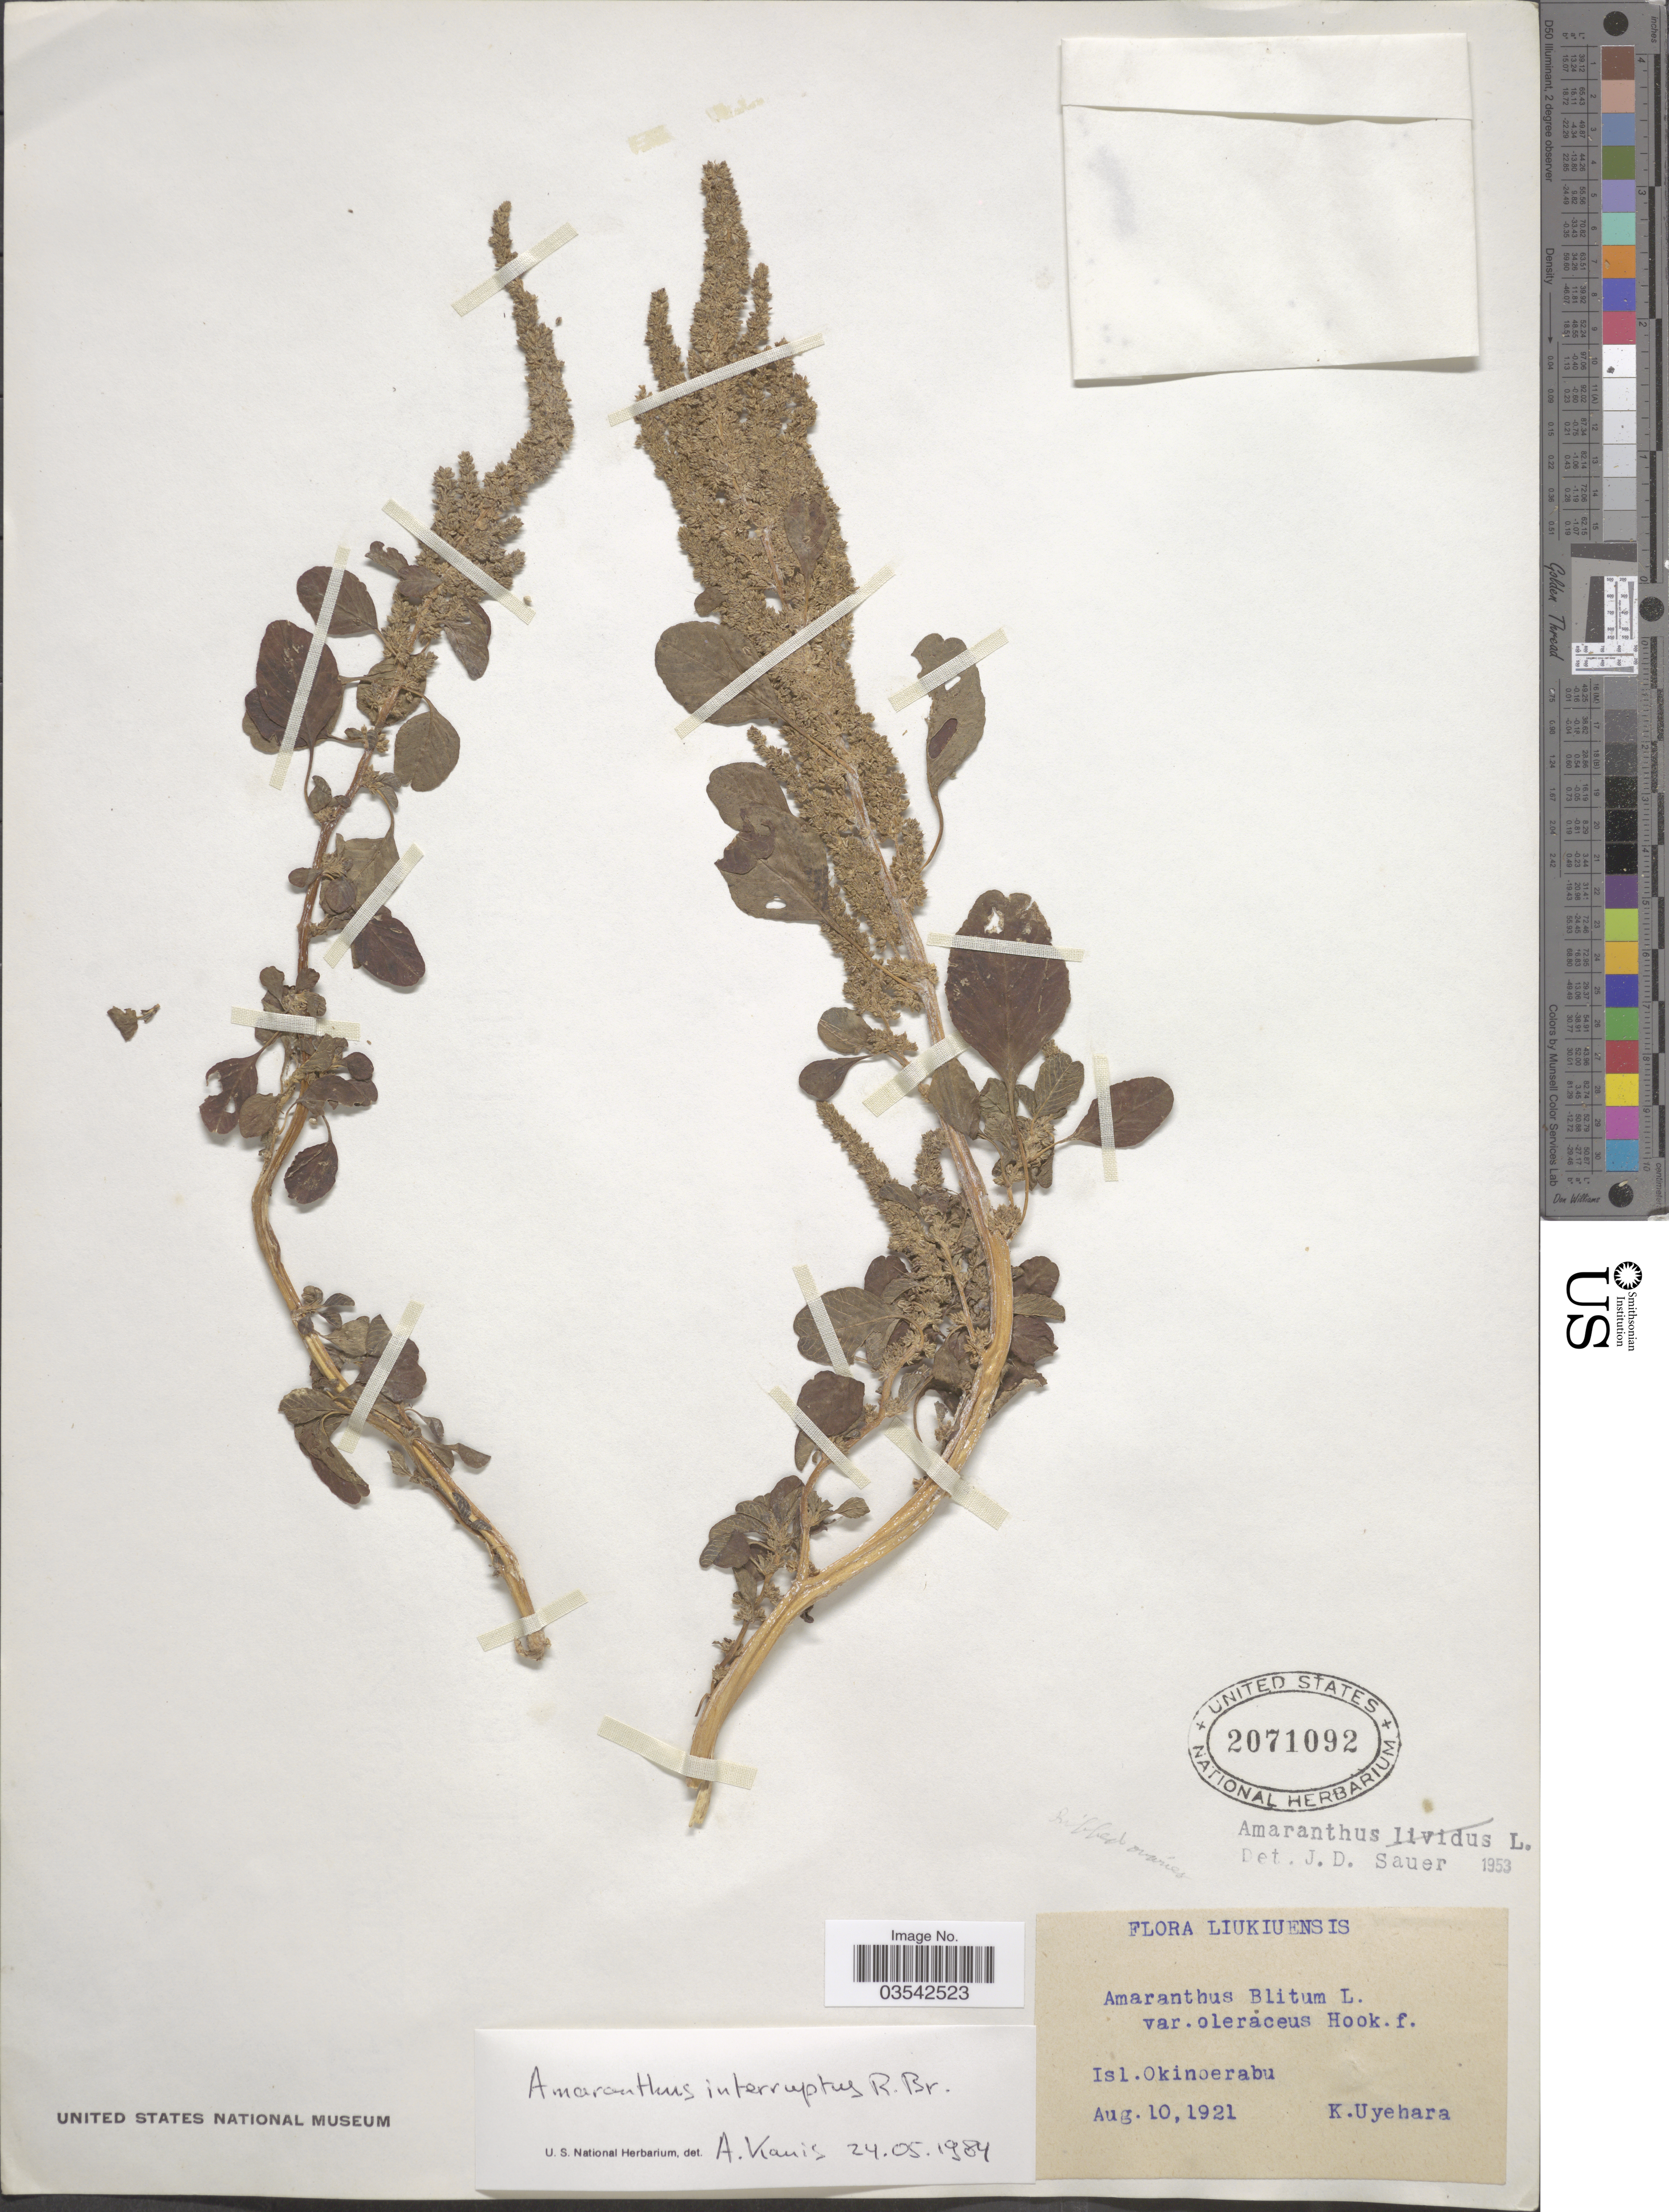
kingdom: Plantae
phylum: Tracheophyta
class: Magnoliopsida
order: Caryophyllales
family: Amaranthaceae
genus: Amaranthus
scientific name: Amaranthus interruptus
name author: R. Br.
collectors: K. Uyehara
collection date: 1921-08-10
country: Japan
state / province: Okinawa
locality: Liukiuensis. Isl. Okinoerabu.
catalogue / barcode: US 2071092